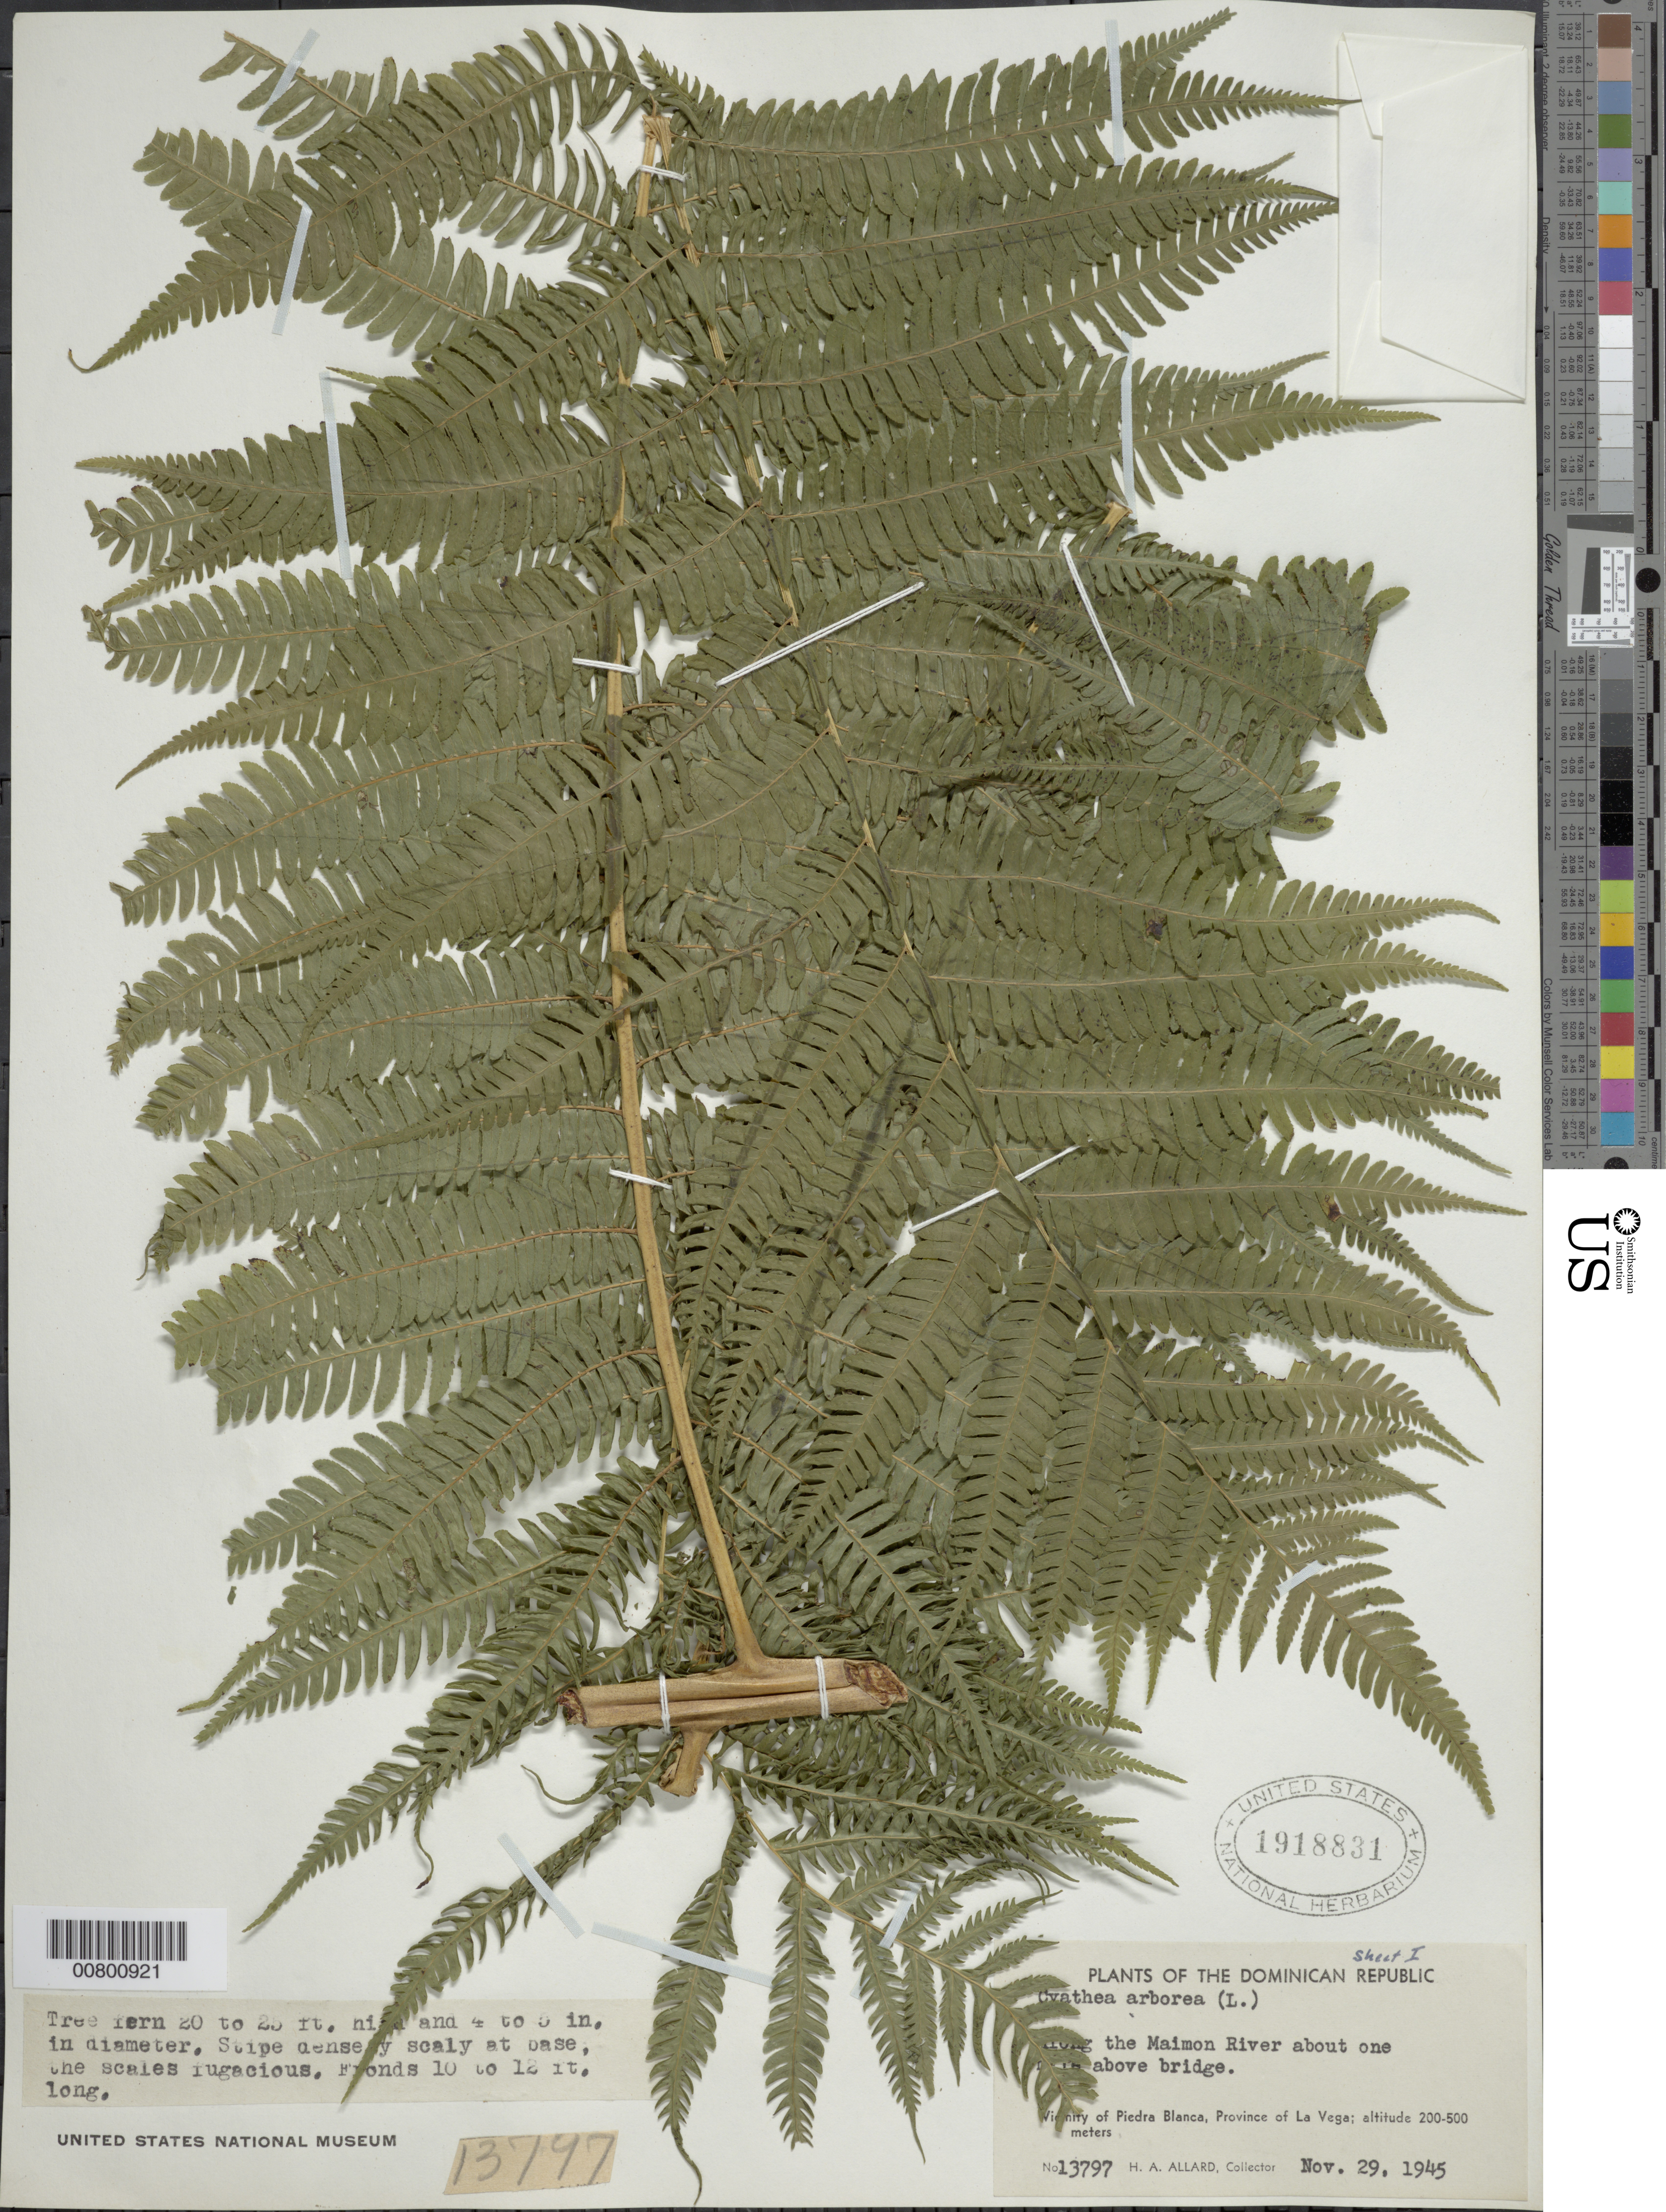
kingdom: Plantae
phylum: Tracheophyta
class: Polypodiopsida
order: Cyatheales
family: Cyatheaceae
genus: Cyathea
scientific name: Cyathea arborea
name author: (L.) Sm.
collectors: H. A. Allard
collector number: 13797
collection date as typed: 29 Nov 1945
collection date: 1945-11-29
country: Dominican Republic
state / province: La Vega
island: Hispaniola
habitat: Along river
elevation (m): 200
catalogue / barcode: US 1918831